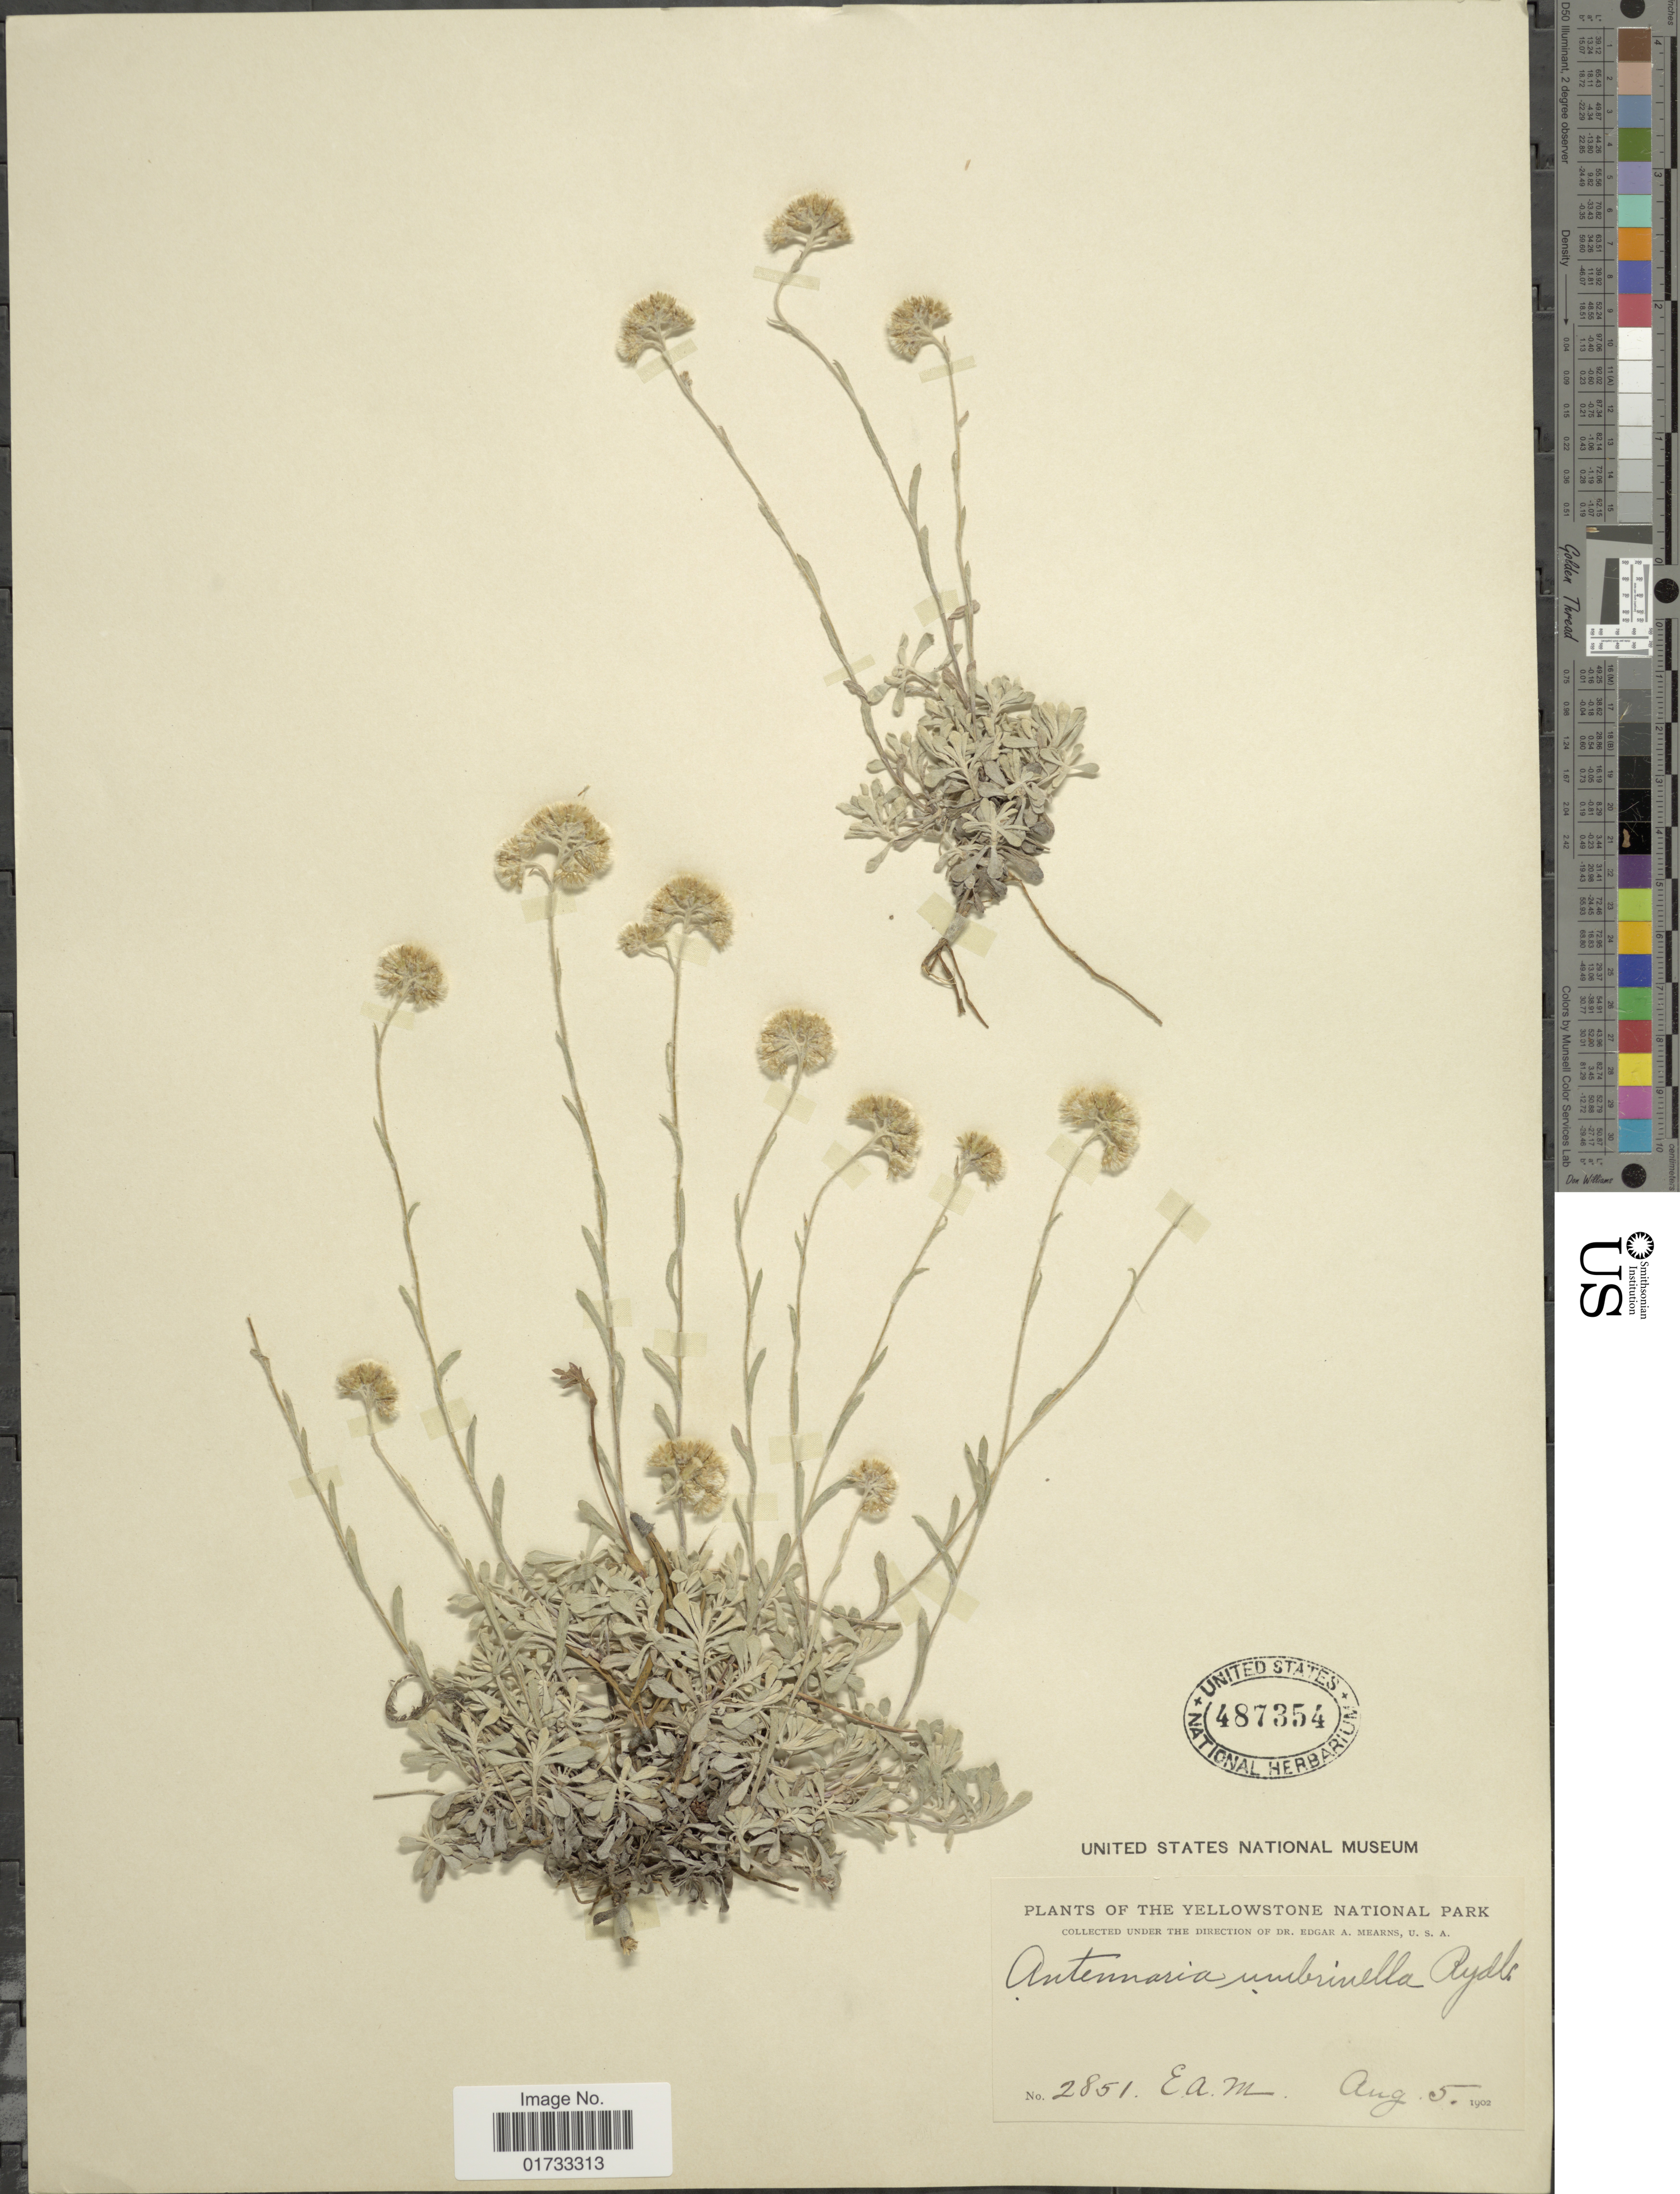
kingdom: Plantae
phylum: Tracheophyta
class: Magnoliopsida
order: Asterales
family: Asteraceae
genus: Antennaria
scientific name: Antennaria umbrinella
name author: Rydb.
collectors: E. A. Mearns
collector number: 2851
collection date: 1902-08-05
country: United States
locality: Yellowstone National Park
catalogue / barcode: US 487354